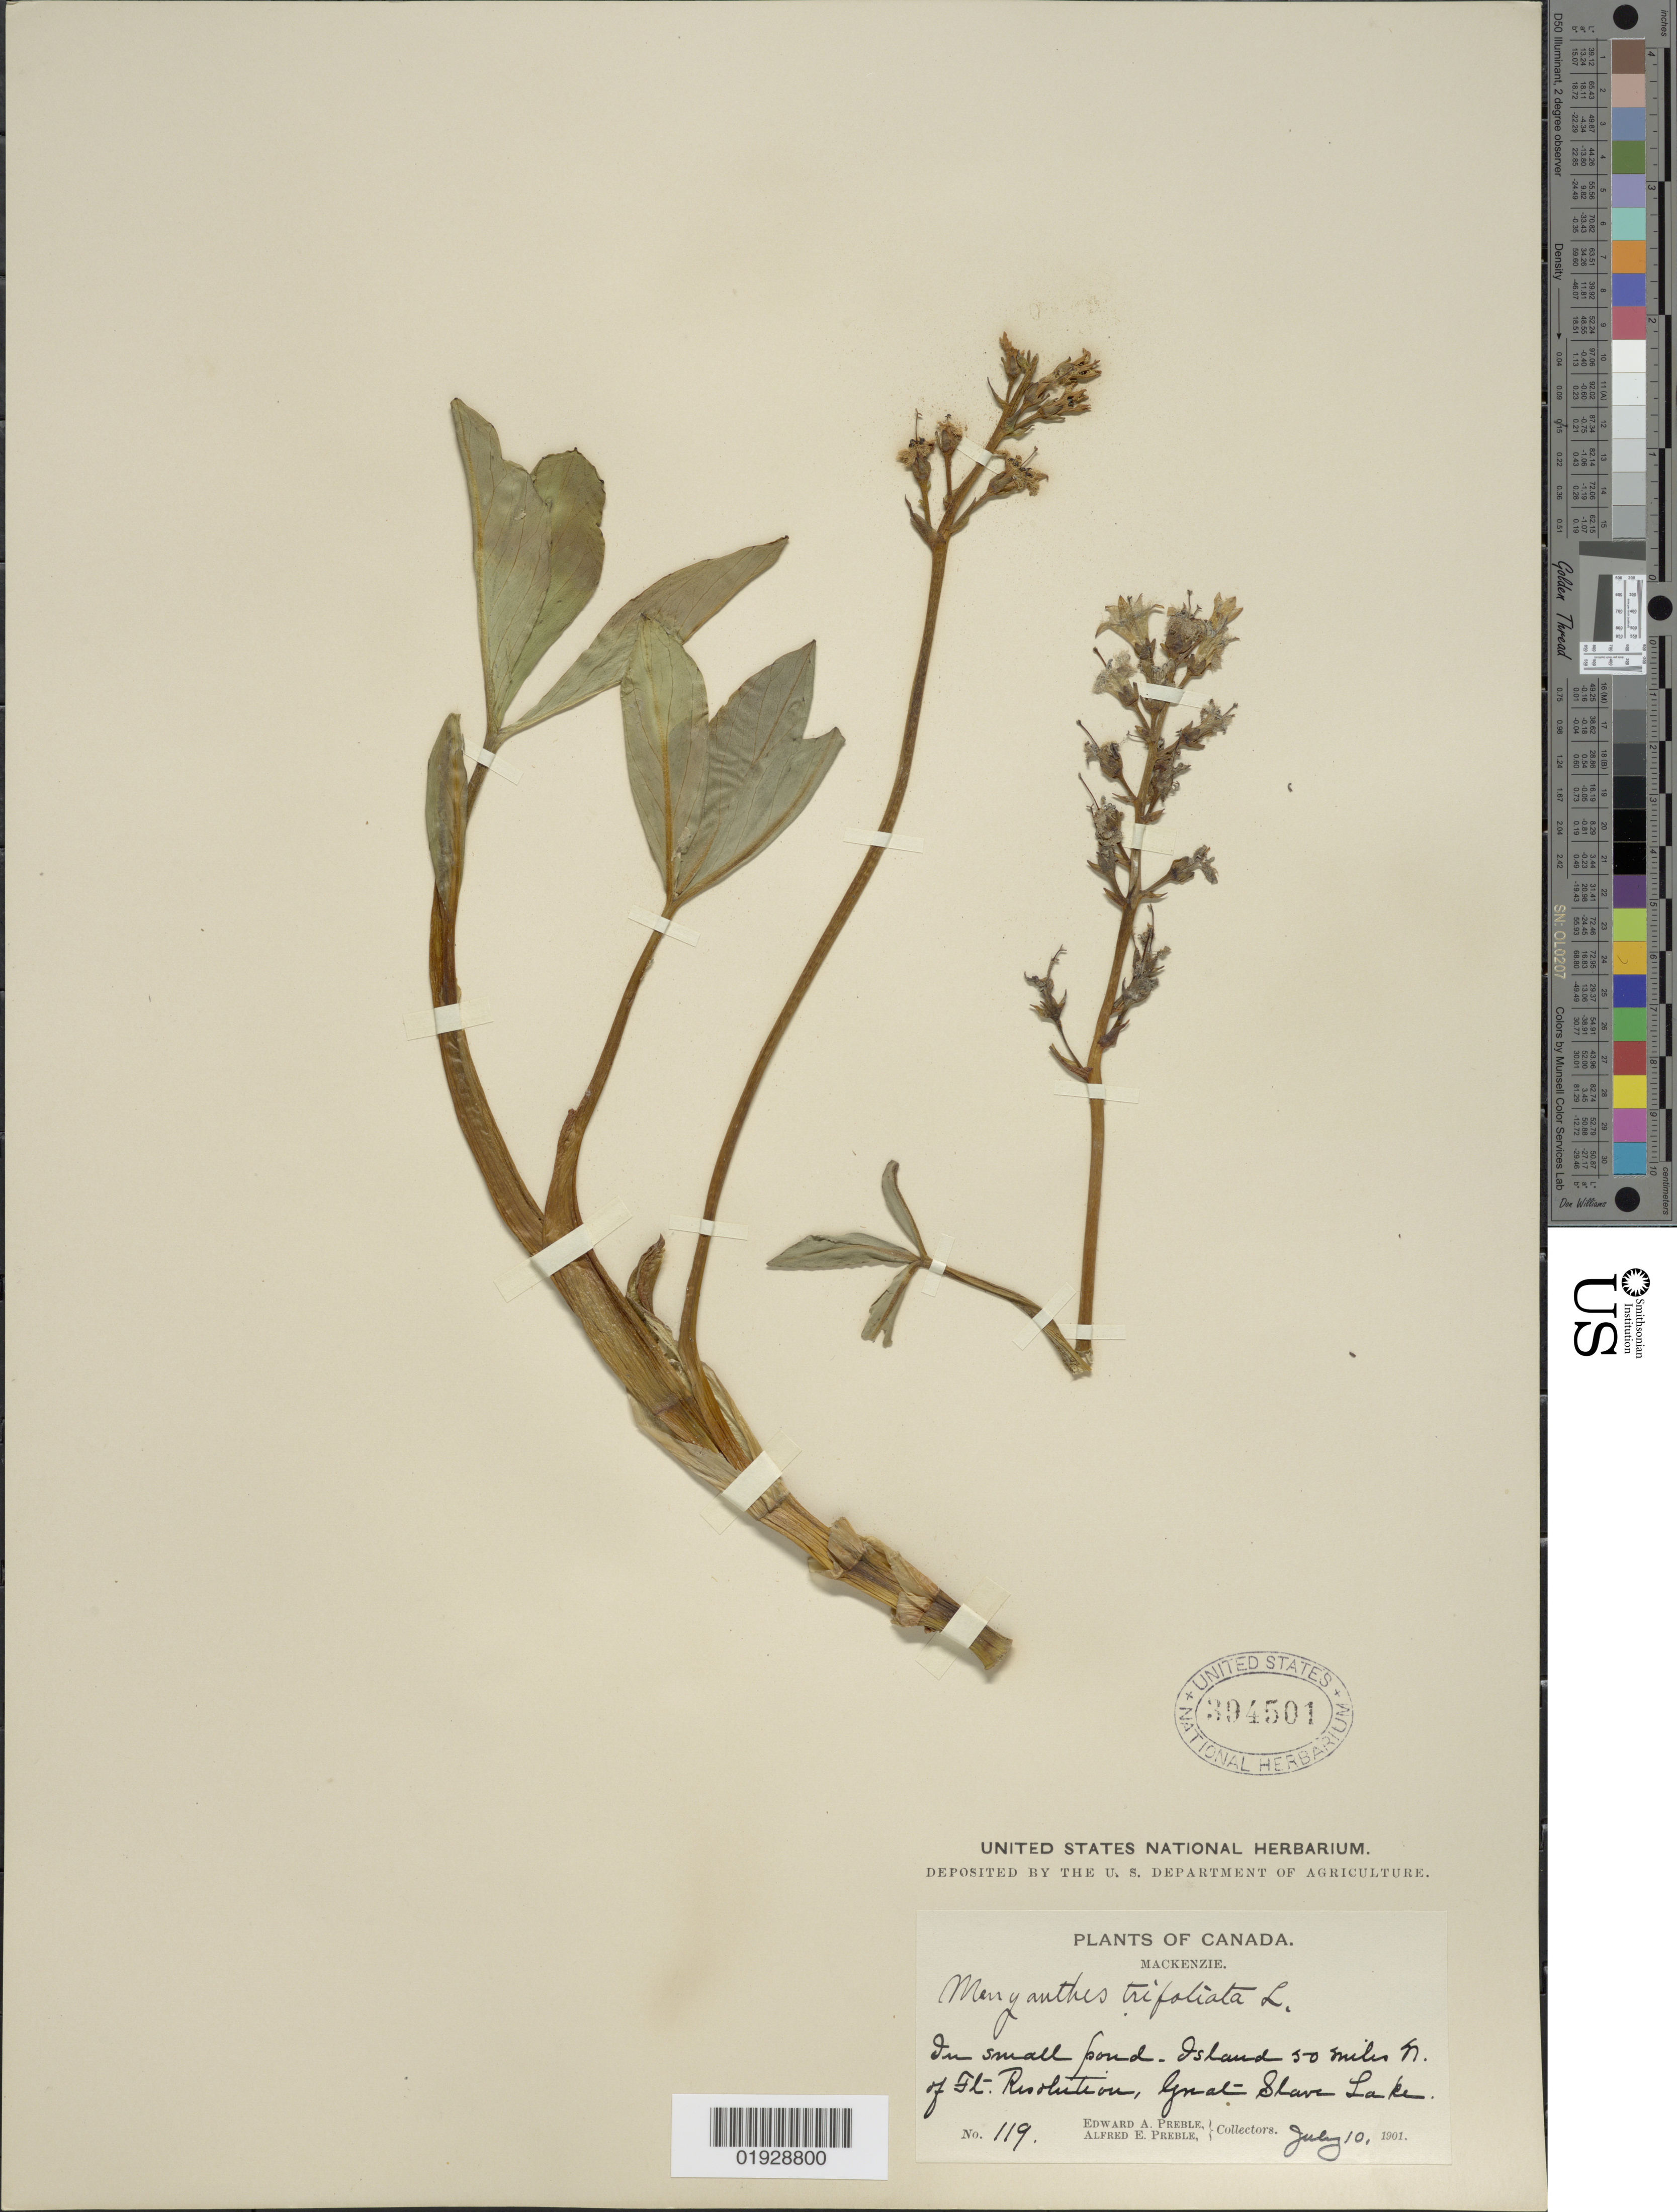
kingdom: Plantae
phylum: Tracheophyta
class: Magnoliopsida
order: Asterales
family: Menyanthaceae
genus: Menyanthes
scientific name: Menyanthes trifoliata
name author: L.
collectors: E. Preble & A. Preble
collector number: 119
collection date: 1901-07-10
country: Canada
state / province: Northwest Territories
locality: Island 50 miles N. of Ft. Resolution, Great Slave Lake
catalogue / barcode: US 394501